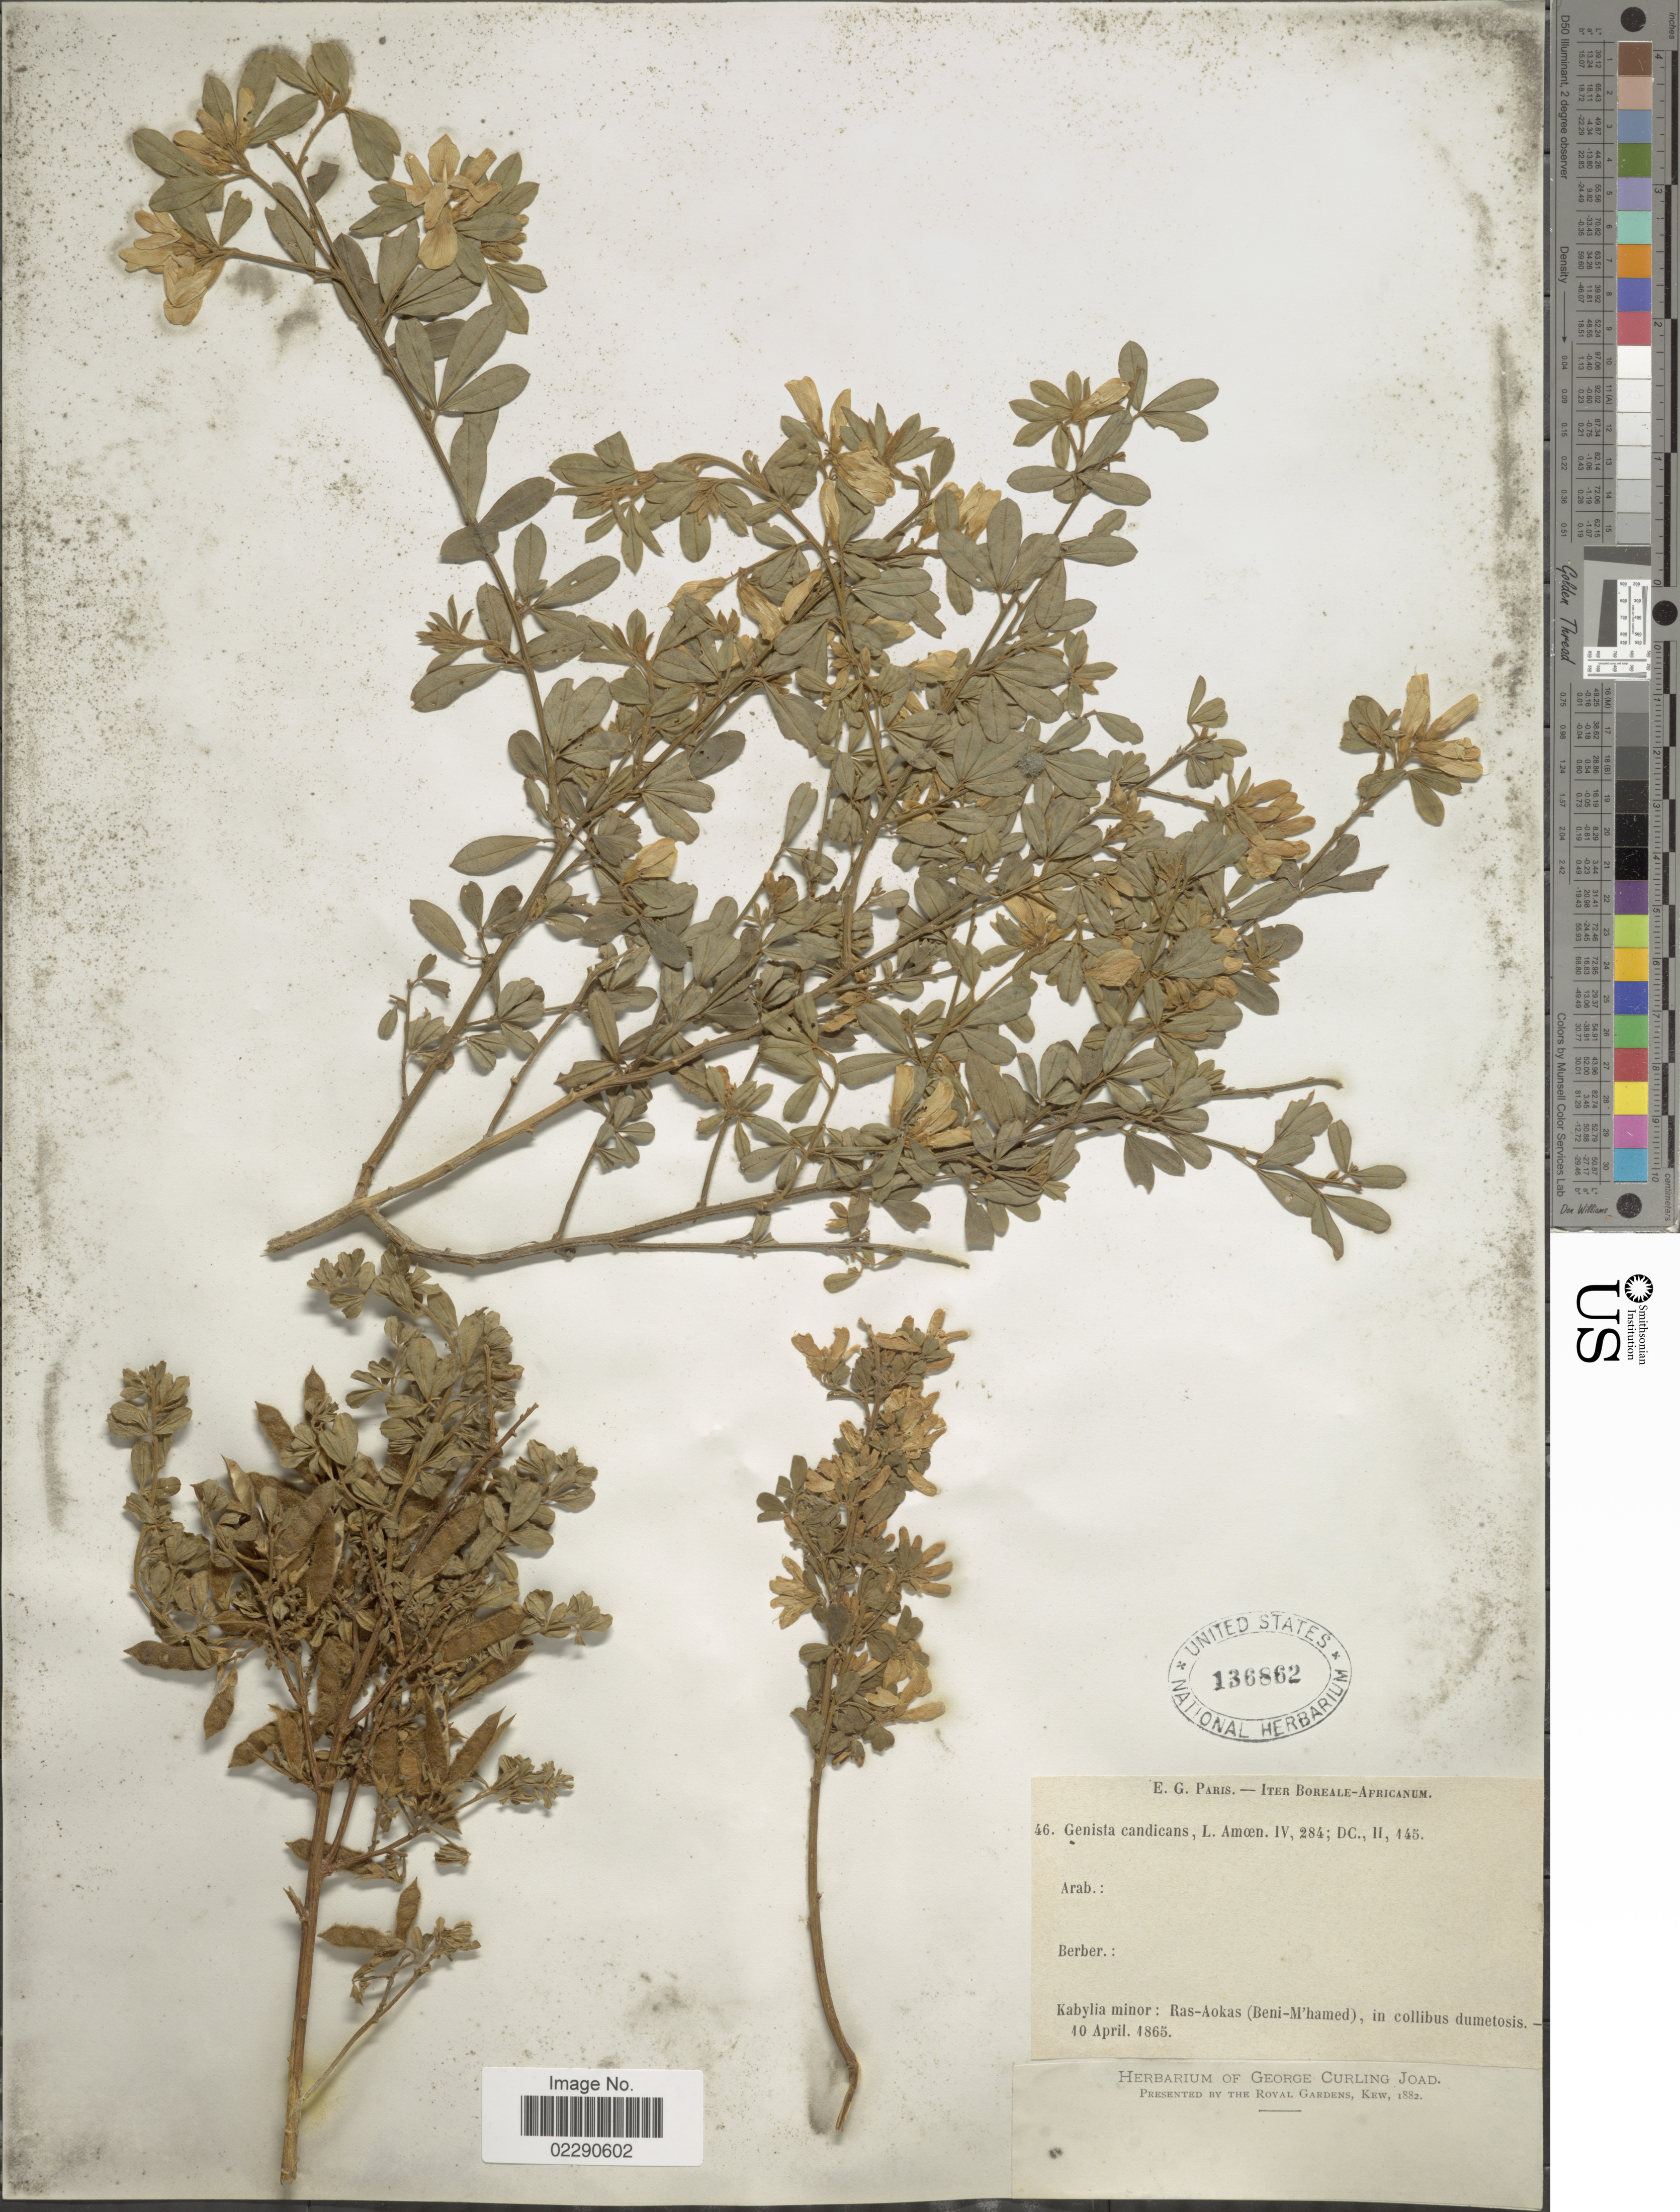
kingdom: Plantae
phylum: Tracheophyta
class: Magnoliopsida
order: Fabales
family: Fabaceae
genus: Genista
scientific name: Genista candicans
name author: L.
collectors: Paris, E.G.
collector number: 46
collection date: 1865-04-10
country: Morocco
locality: Boreale-Africanum, Kabylia minor, Ras-Aokas (Beni-M'hamed)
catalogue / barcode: US 136862